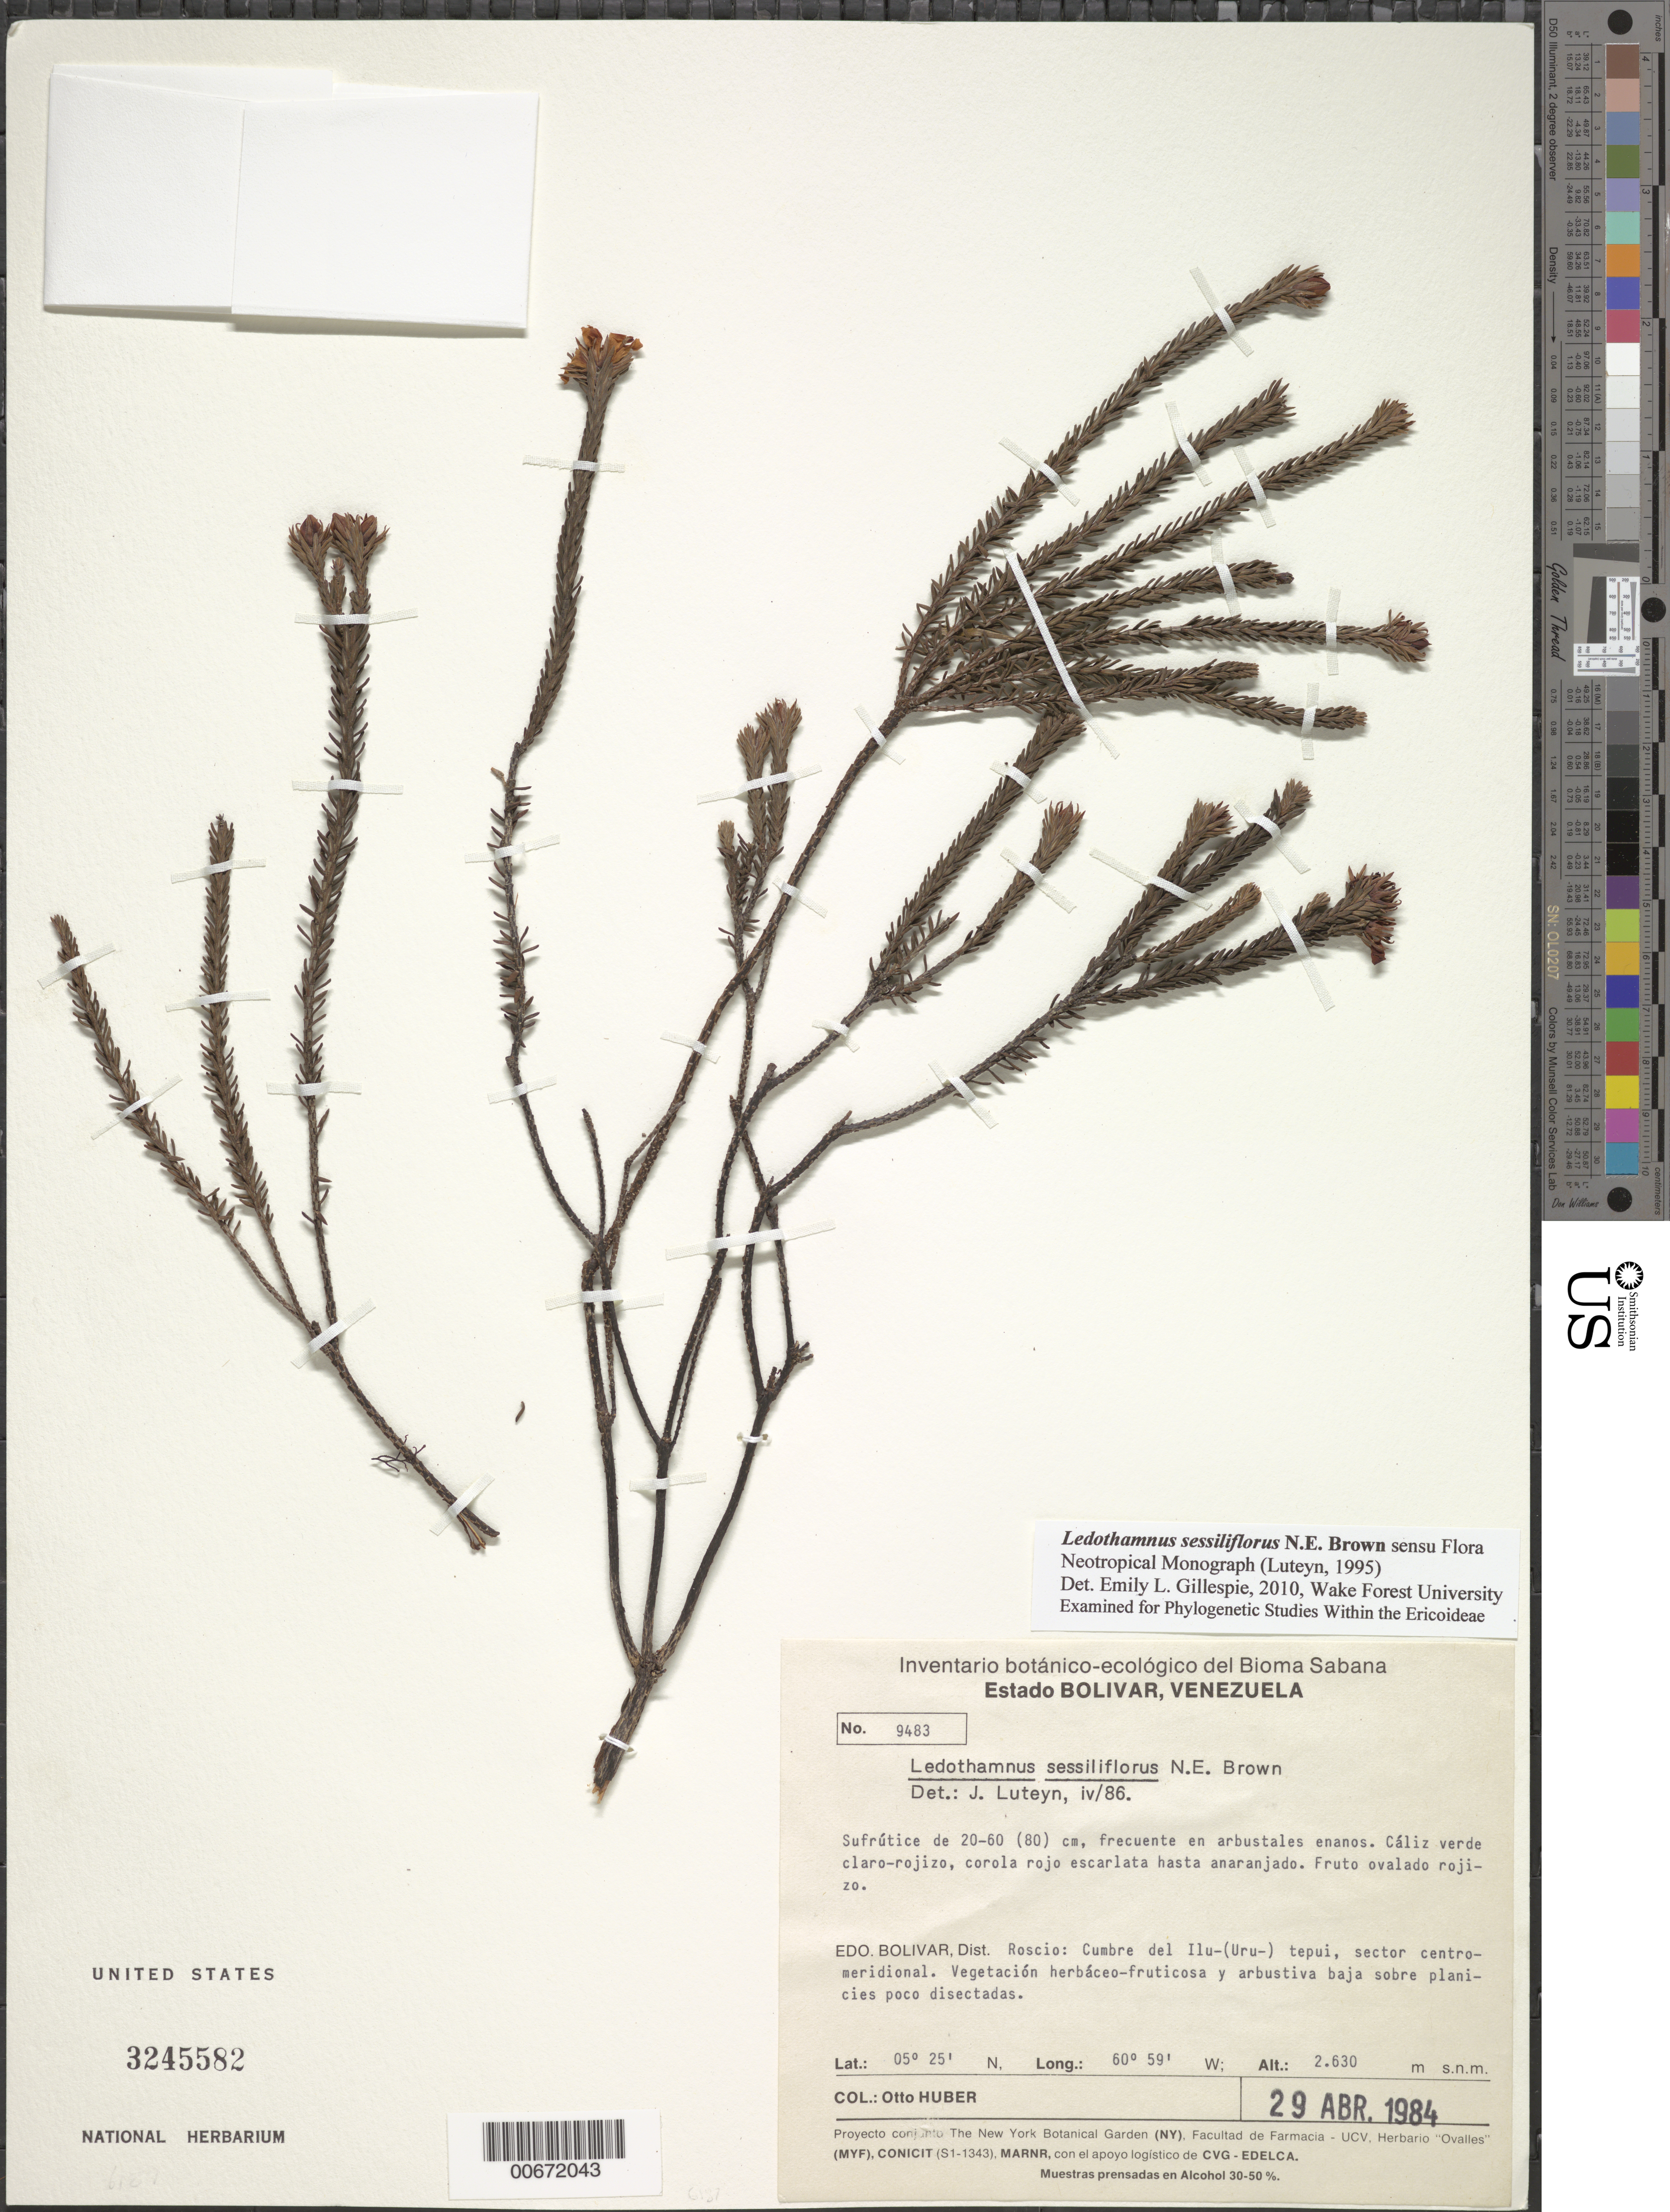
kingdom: Plantae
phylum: Tracheophyta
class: Magnoliopsida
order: Ericales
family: Ericaceae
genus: Ledothamnus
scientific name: Ledothamnus sessiliflorus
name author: N.E. Br.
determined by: Luteyn, J. L.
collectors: O. Huber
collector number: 9483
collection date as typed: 29-Apr-84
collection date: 1984-04-29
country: Venezuela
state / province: Bolívar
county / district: Roscio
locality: Ilu-(Uru)-tepuí, cumbre, sector centro-meridional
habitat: Vegetación herbáceo-fruticosa y arbustiva baja sobre planicies poco disectadas; en arbustales enanos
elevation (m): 2630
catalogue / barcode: US 3245582